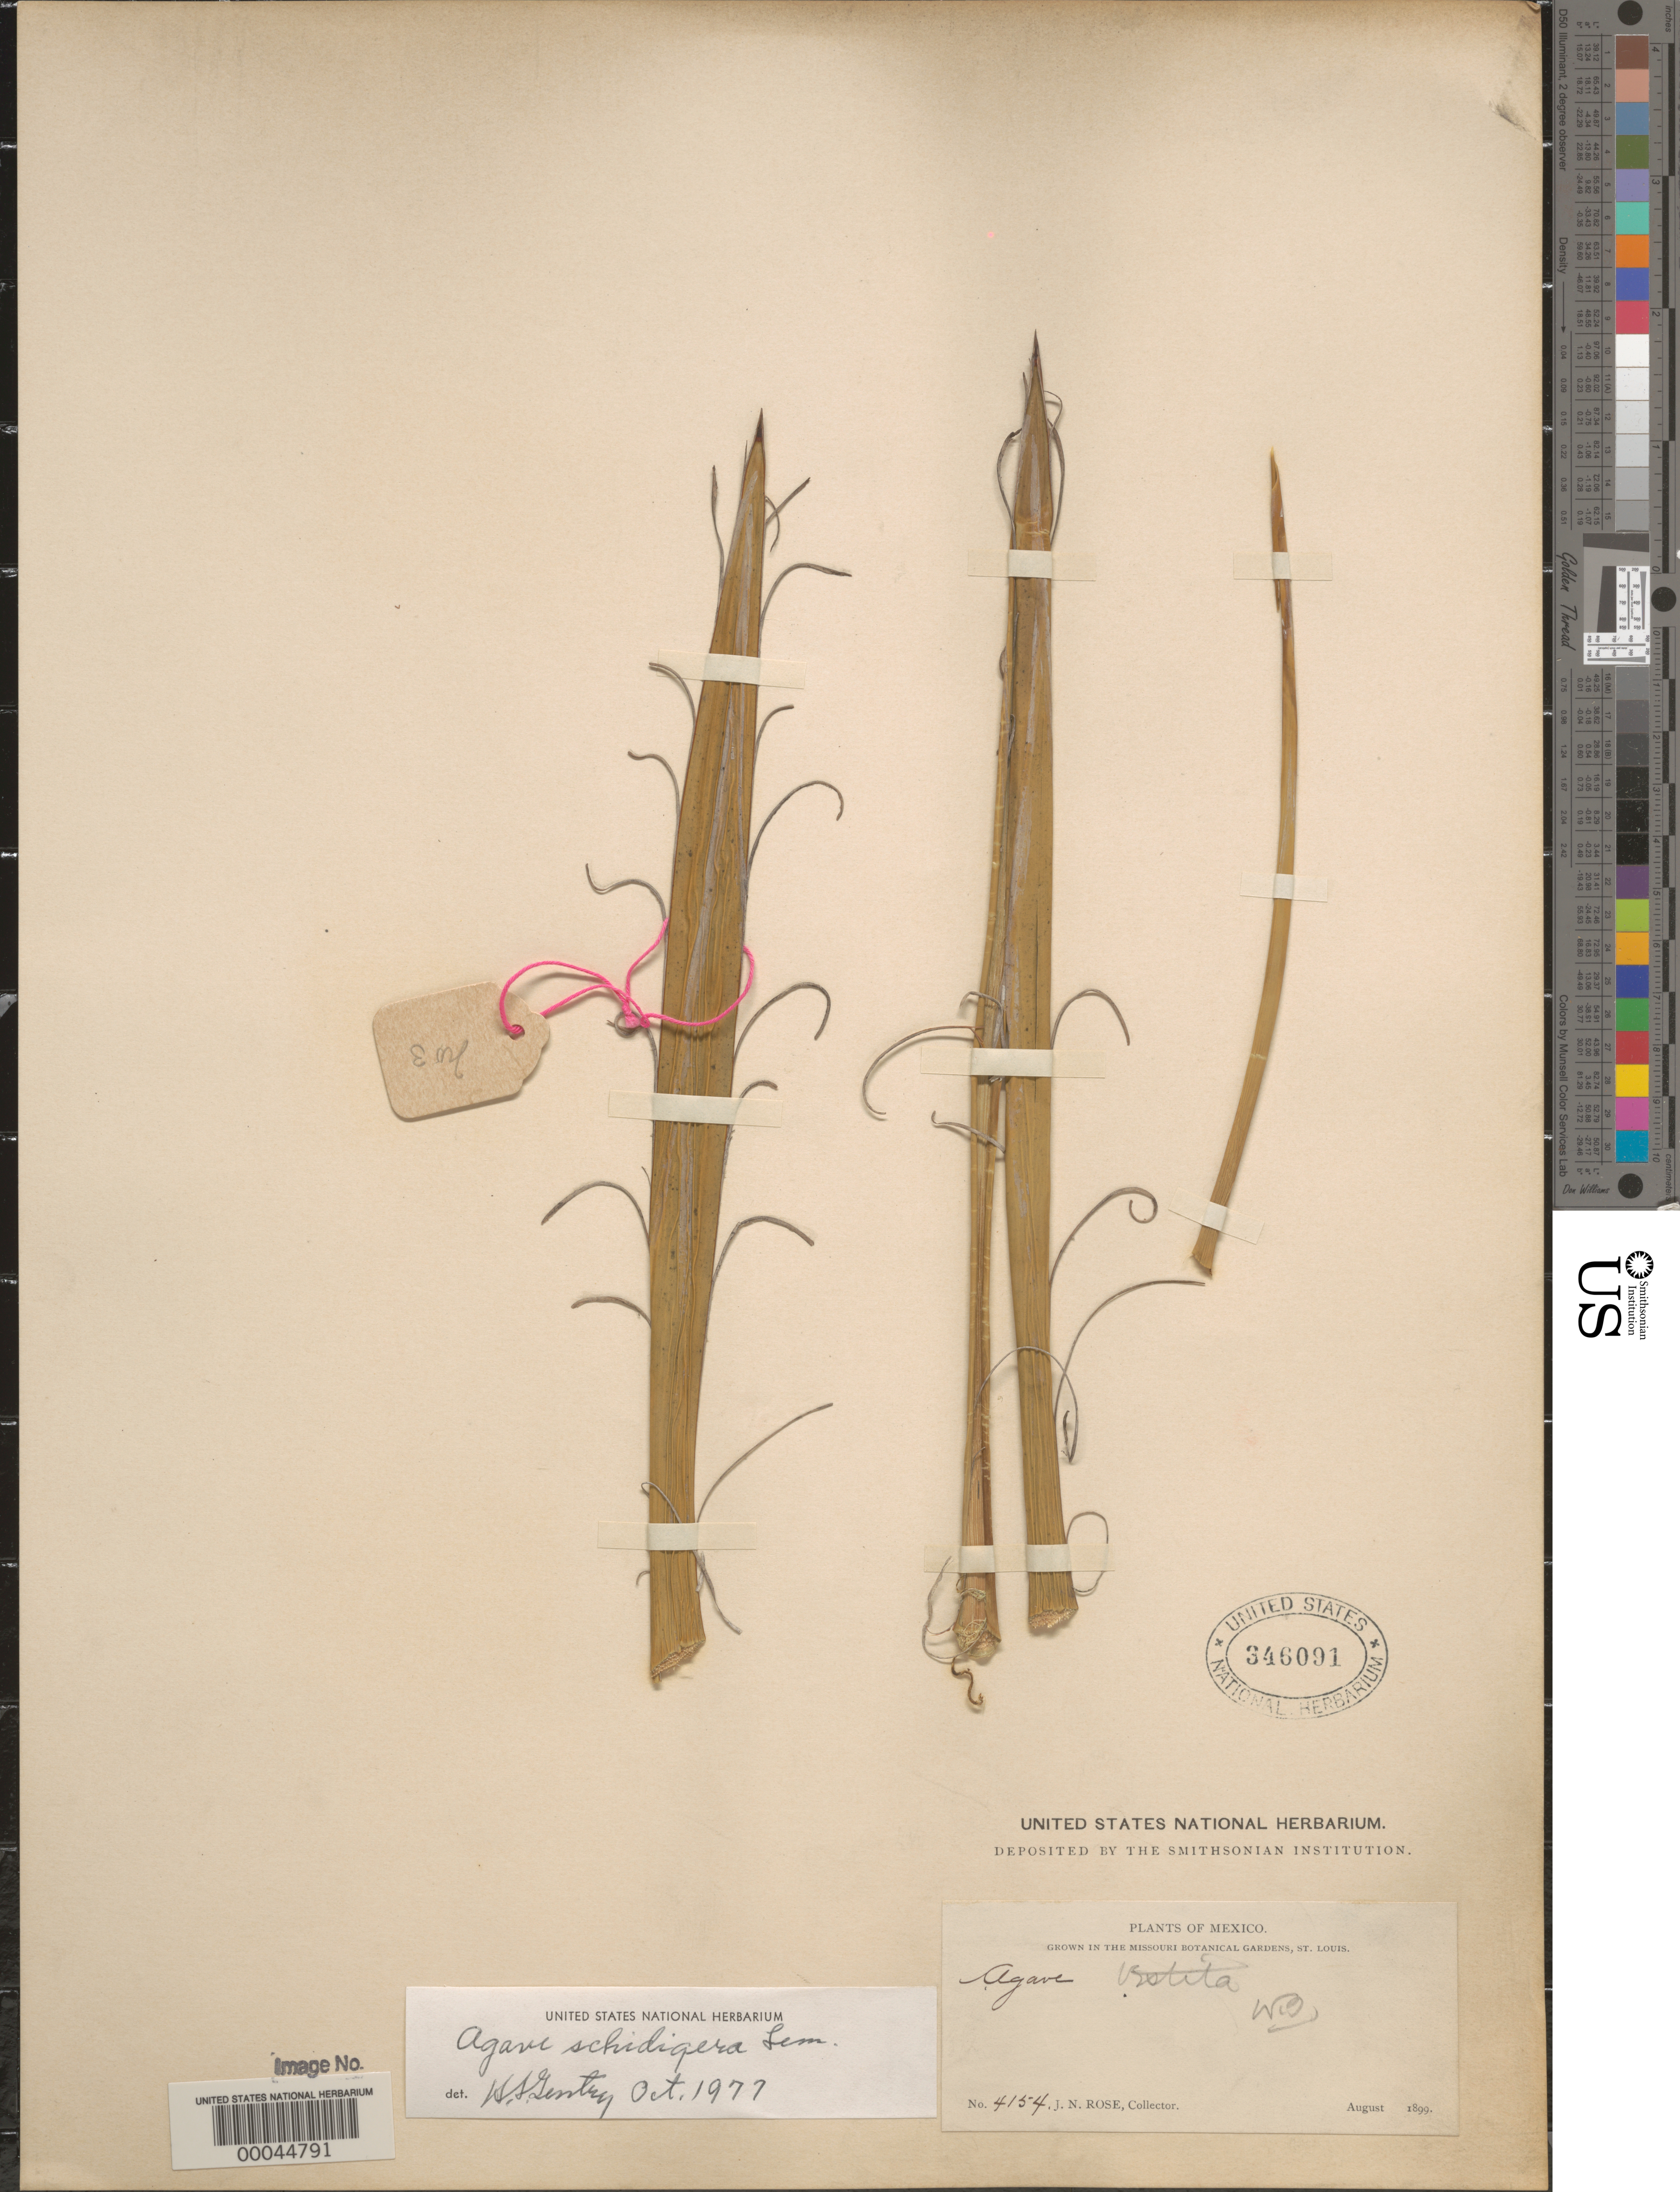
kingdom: Plantae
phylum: Tracheophyta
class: Liliopsida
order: Asparagales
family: Asparagaceae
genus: Agave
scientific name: Agave schidigera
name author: Lem.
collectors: J. N. Rose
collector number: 4154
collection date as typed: Aug 1899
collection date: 1899-08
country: Mexico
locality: E of Monserrat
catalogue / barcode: US 346091